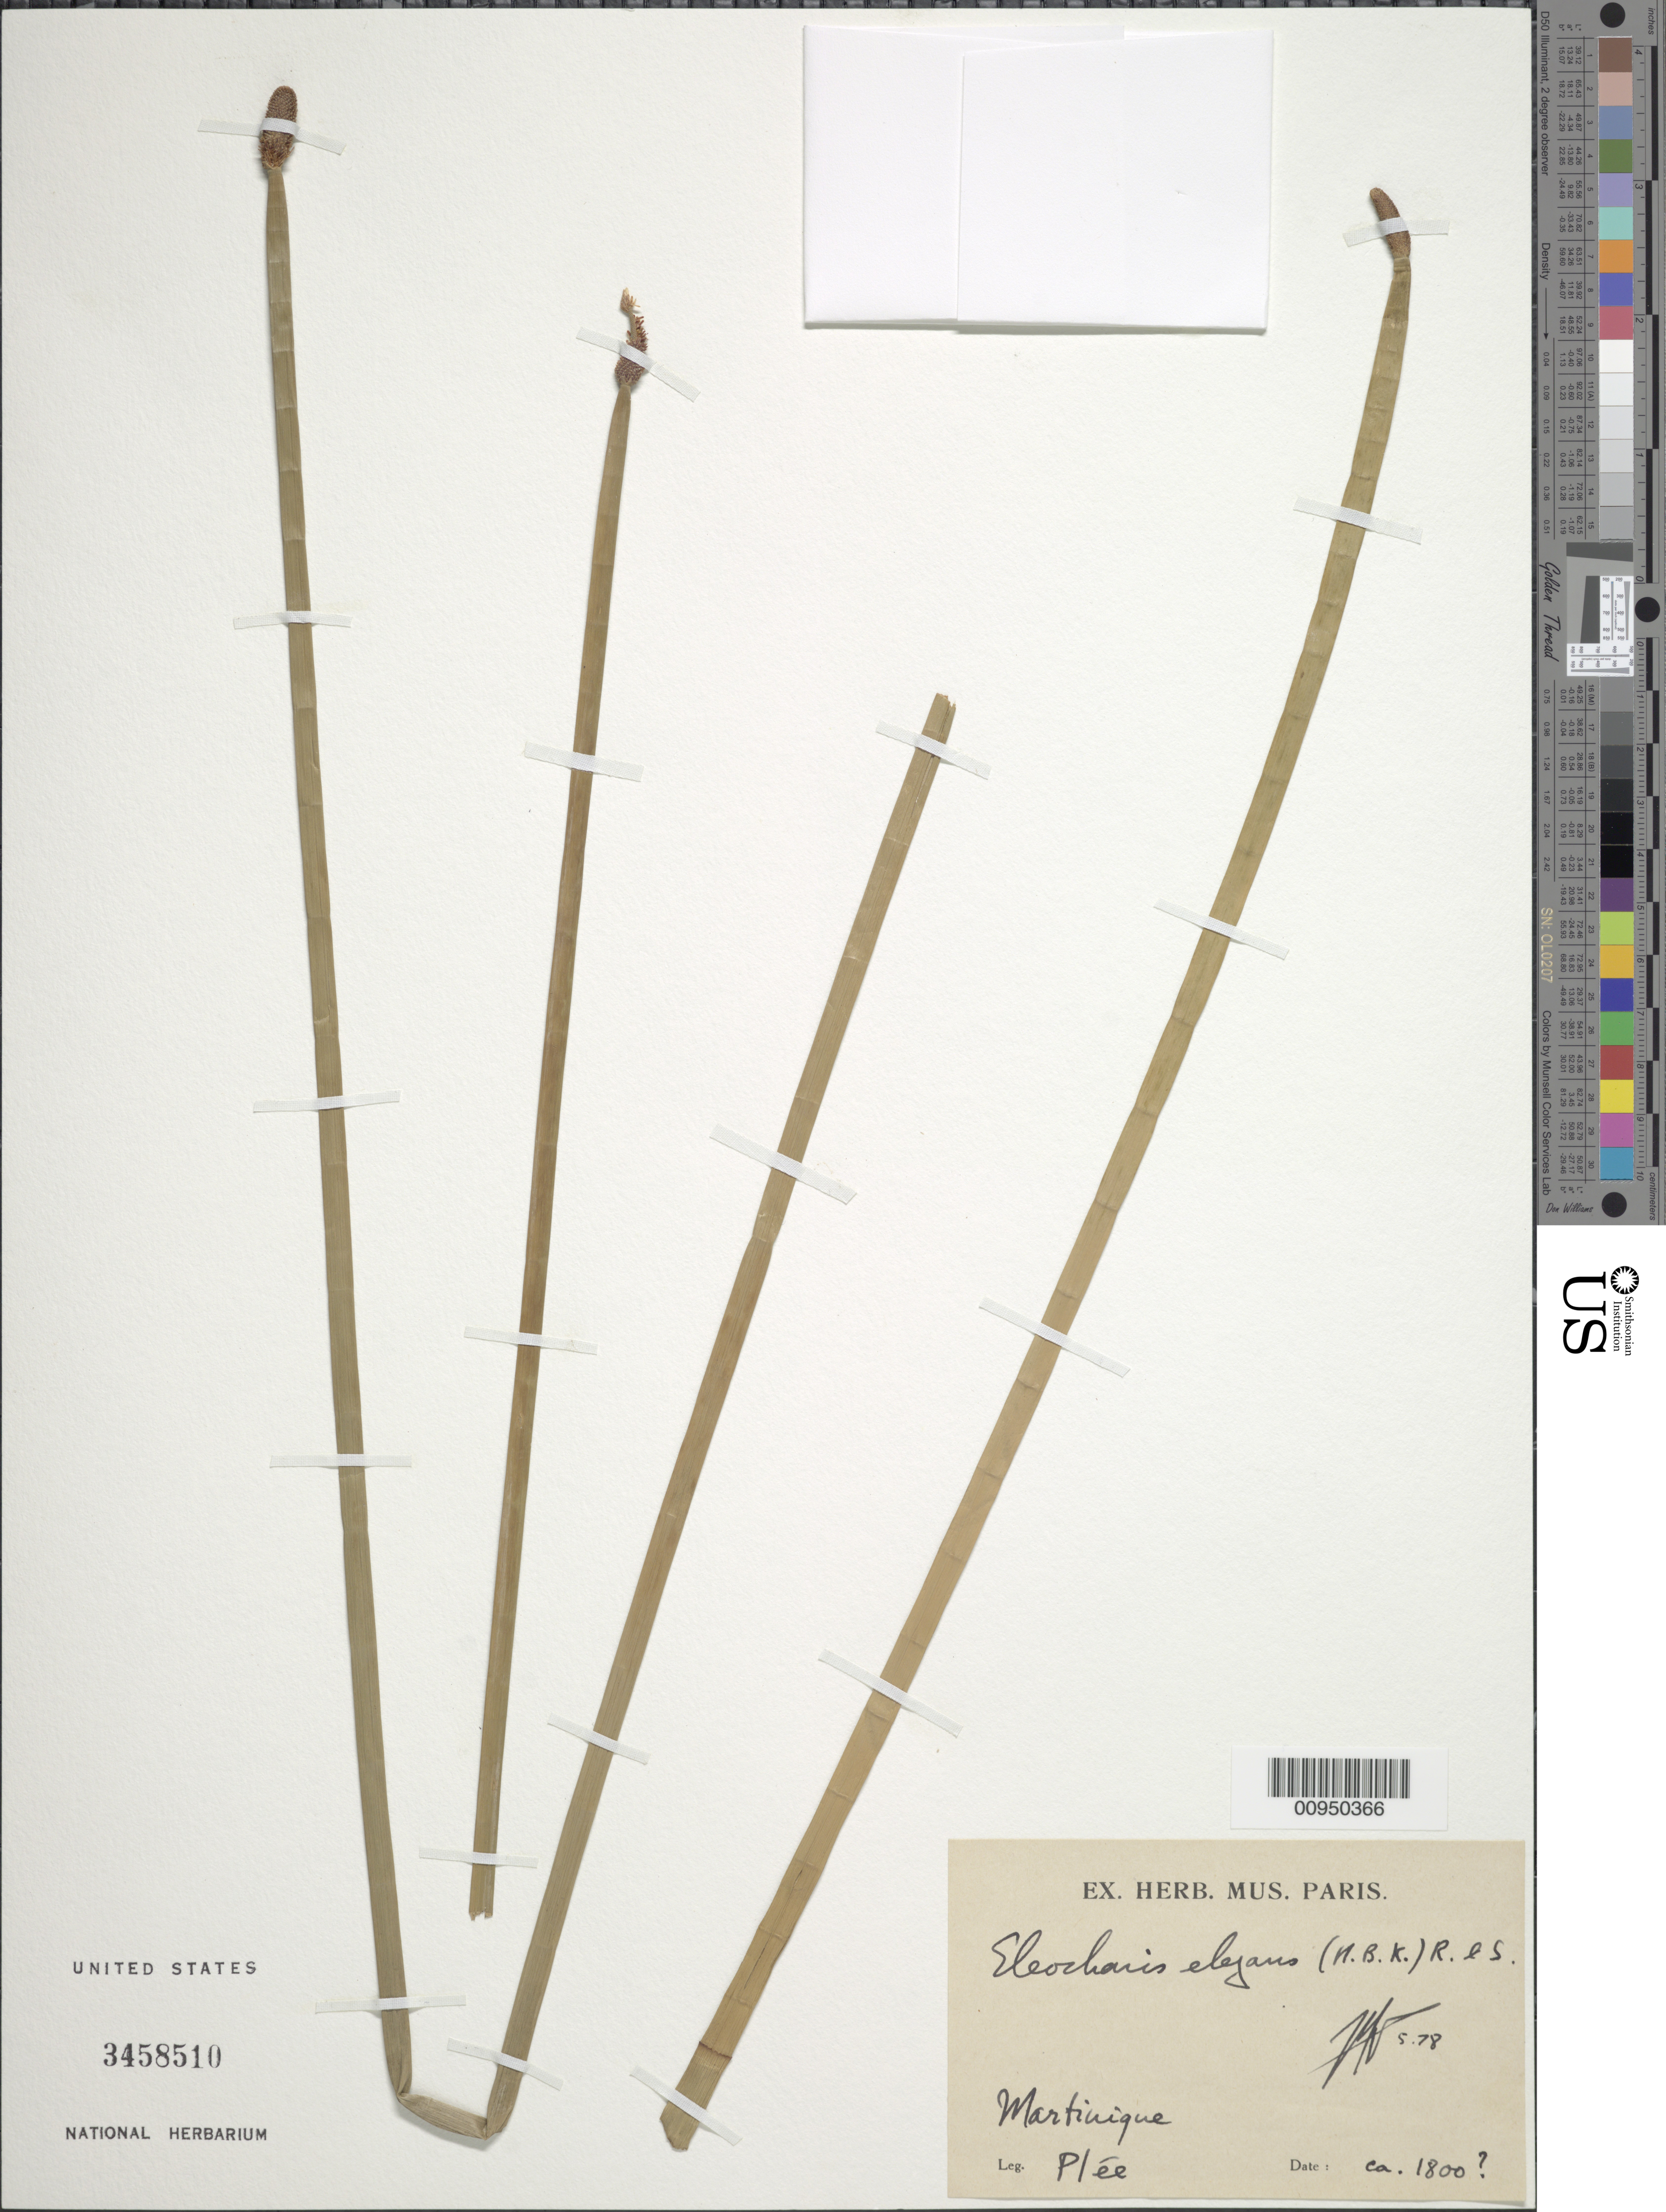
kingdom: Plantae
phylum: Tracheophyta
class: Liliopsida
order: Poales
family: Cyperaceae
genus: Eleocharis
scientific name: Eleocharis elegans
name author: (Kunth) Roem. & Schult.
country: Martinique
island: Martinique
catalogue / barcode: US 3458510